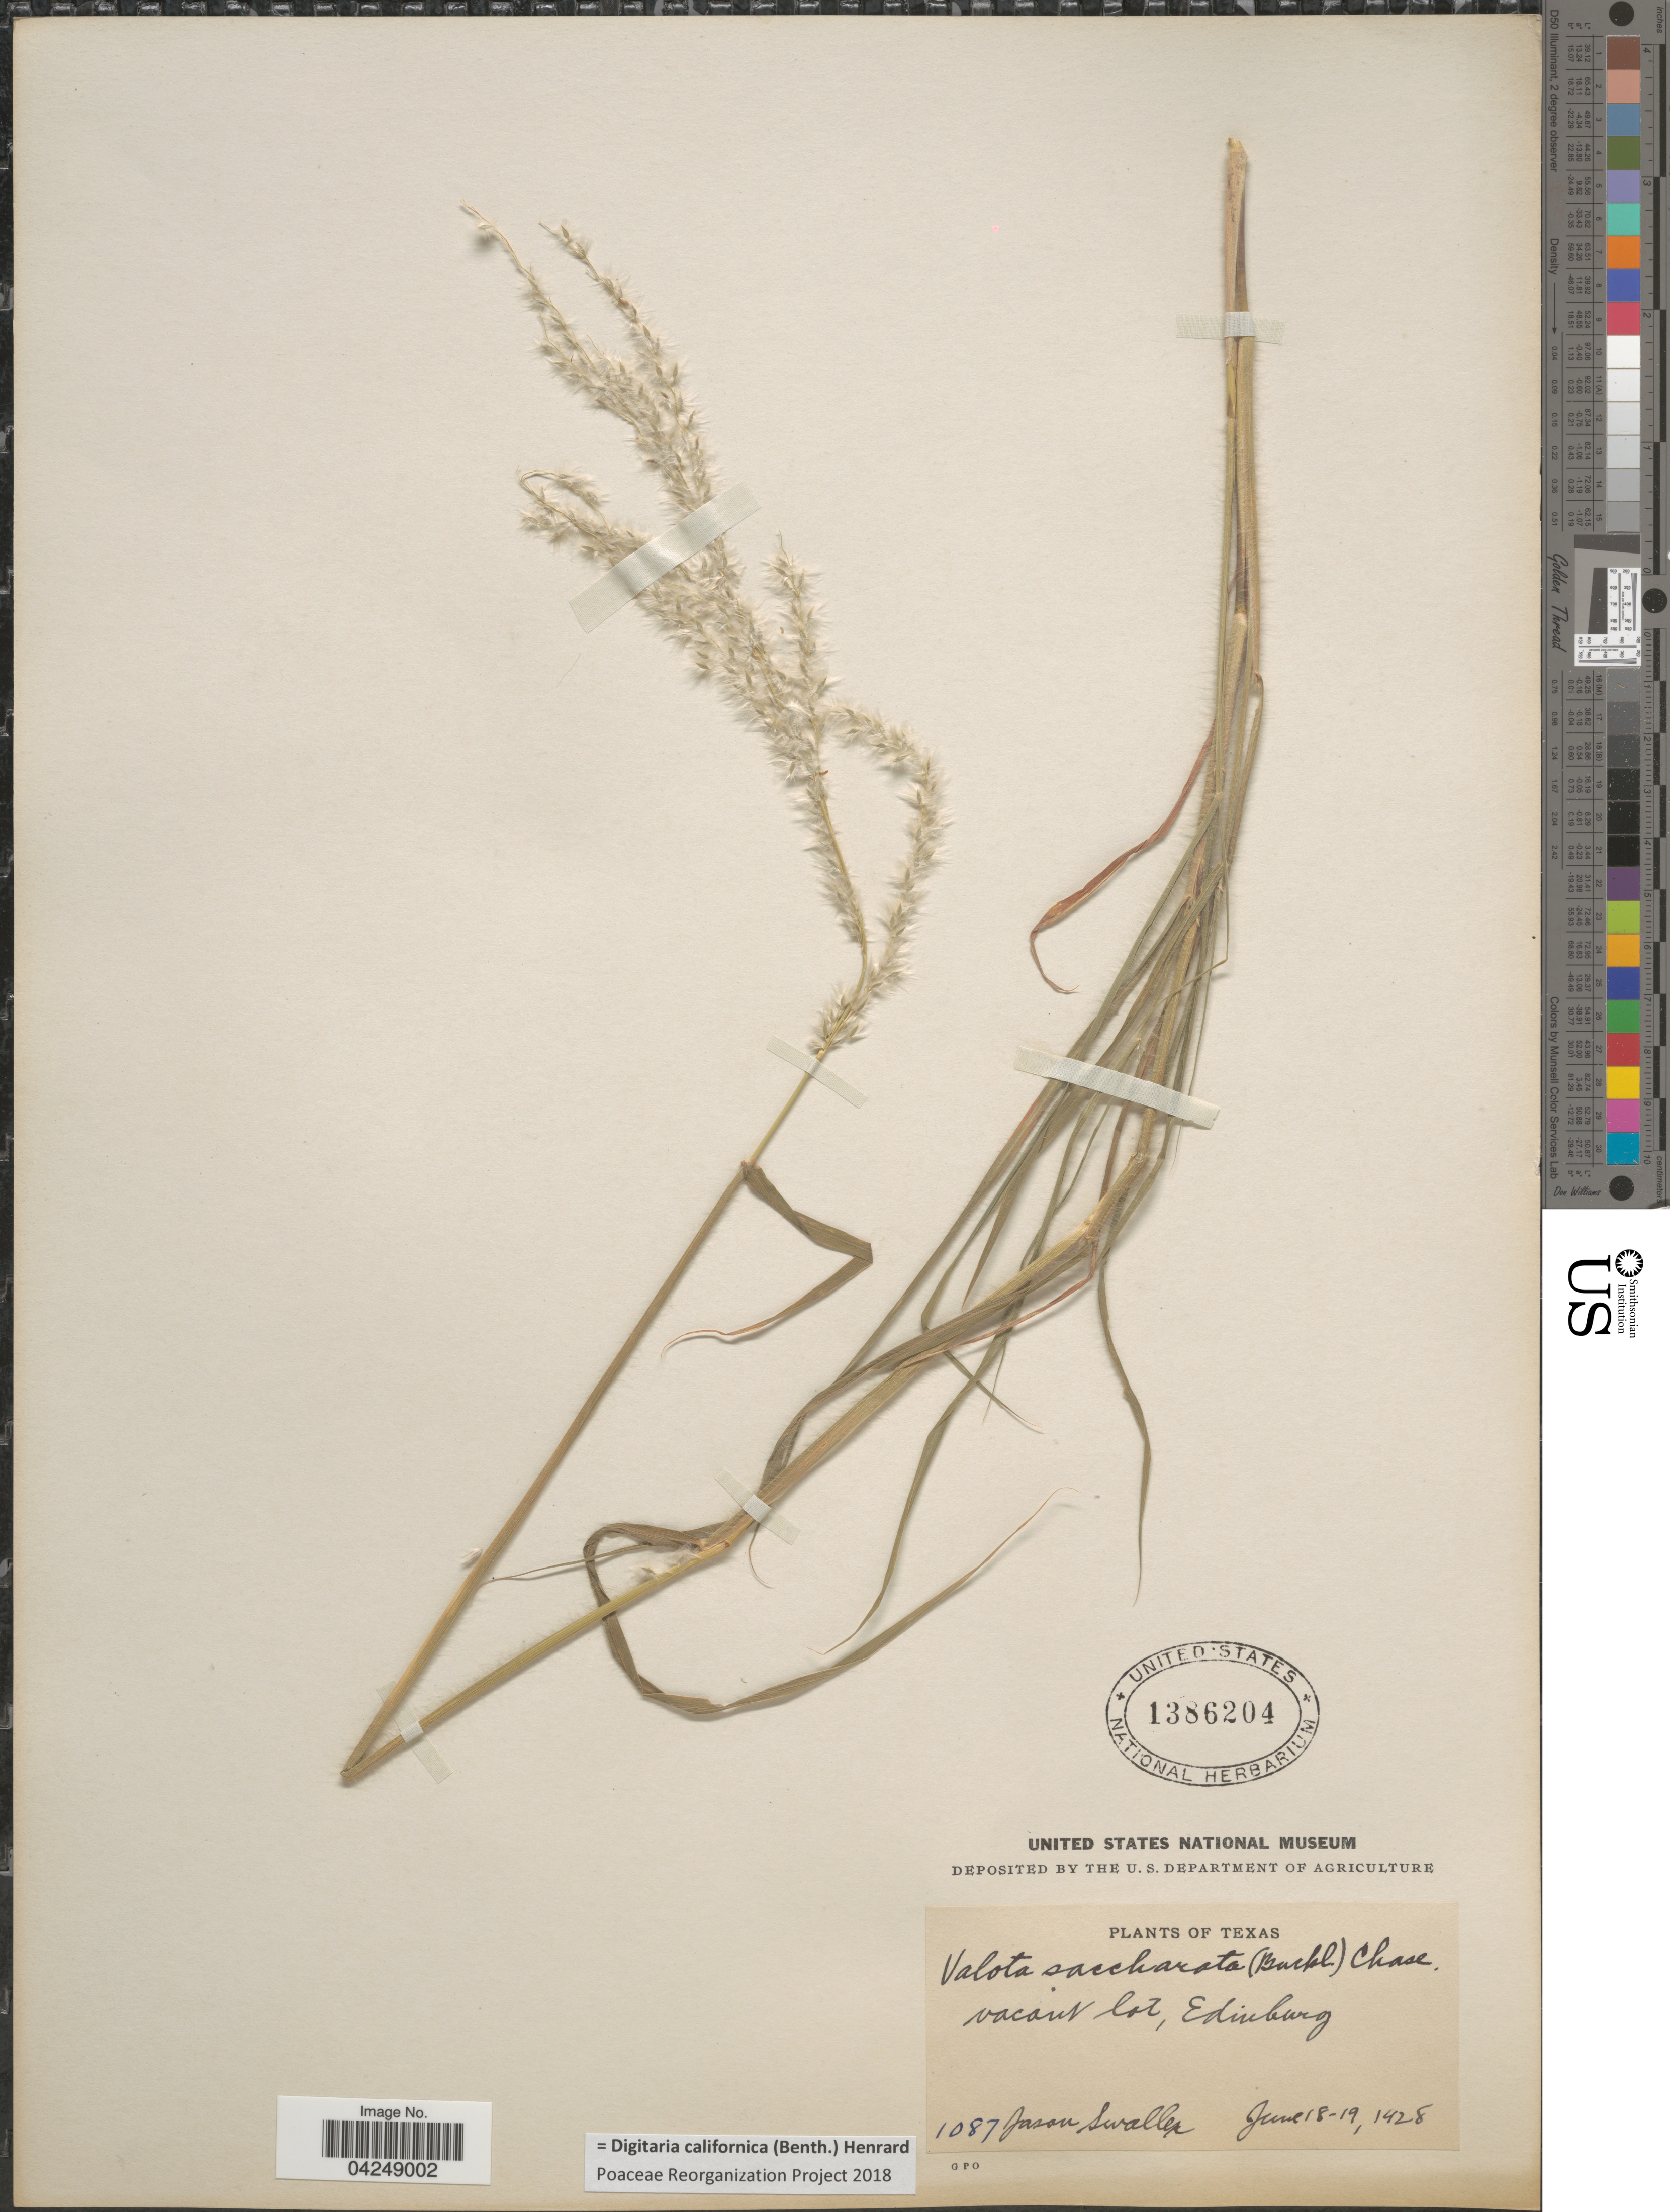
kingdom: Plantae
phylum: Tracheophyta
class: Liliopsida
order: Poales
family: Poaceae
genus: Digitaria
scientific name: Digitaria californica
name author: (Benth.) Henr.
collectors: J. R. Swallen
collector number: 1087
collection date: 1928-06-18/1928-06-19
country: United States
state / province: Texas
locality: Vacant lot, Edinburg.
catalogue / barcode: US 1386204